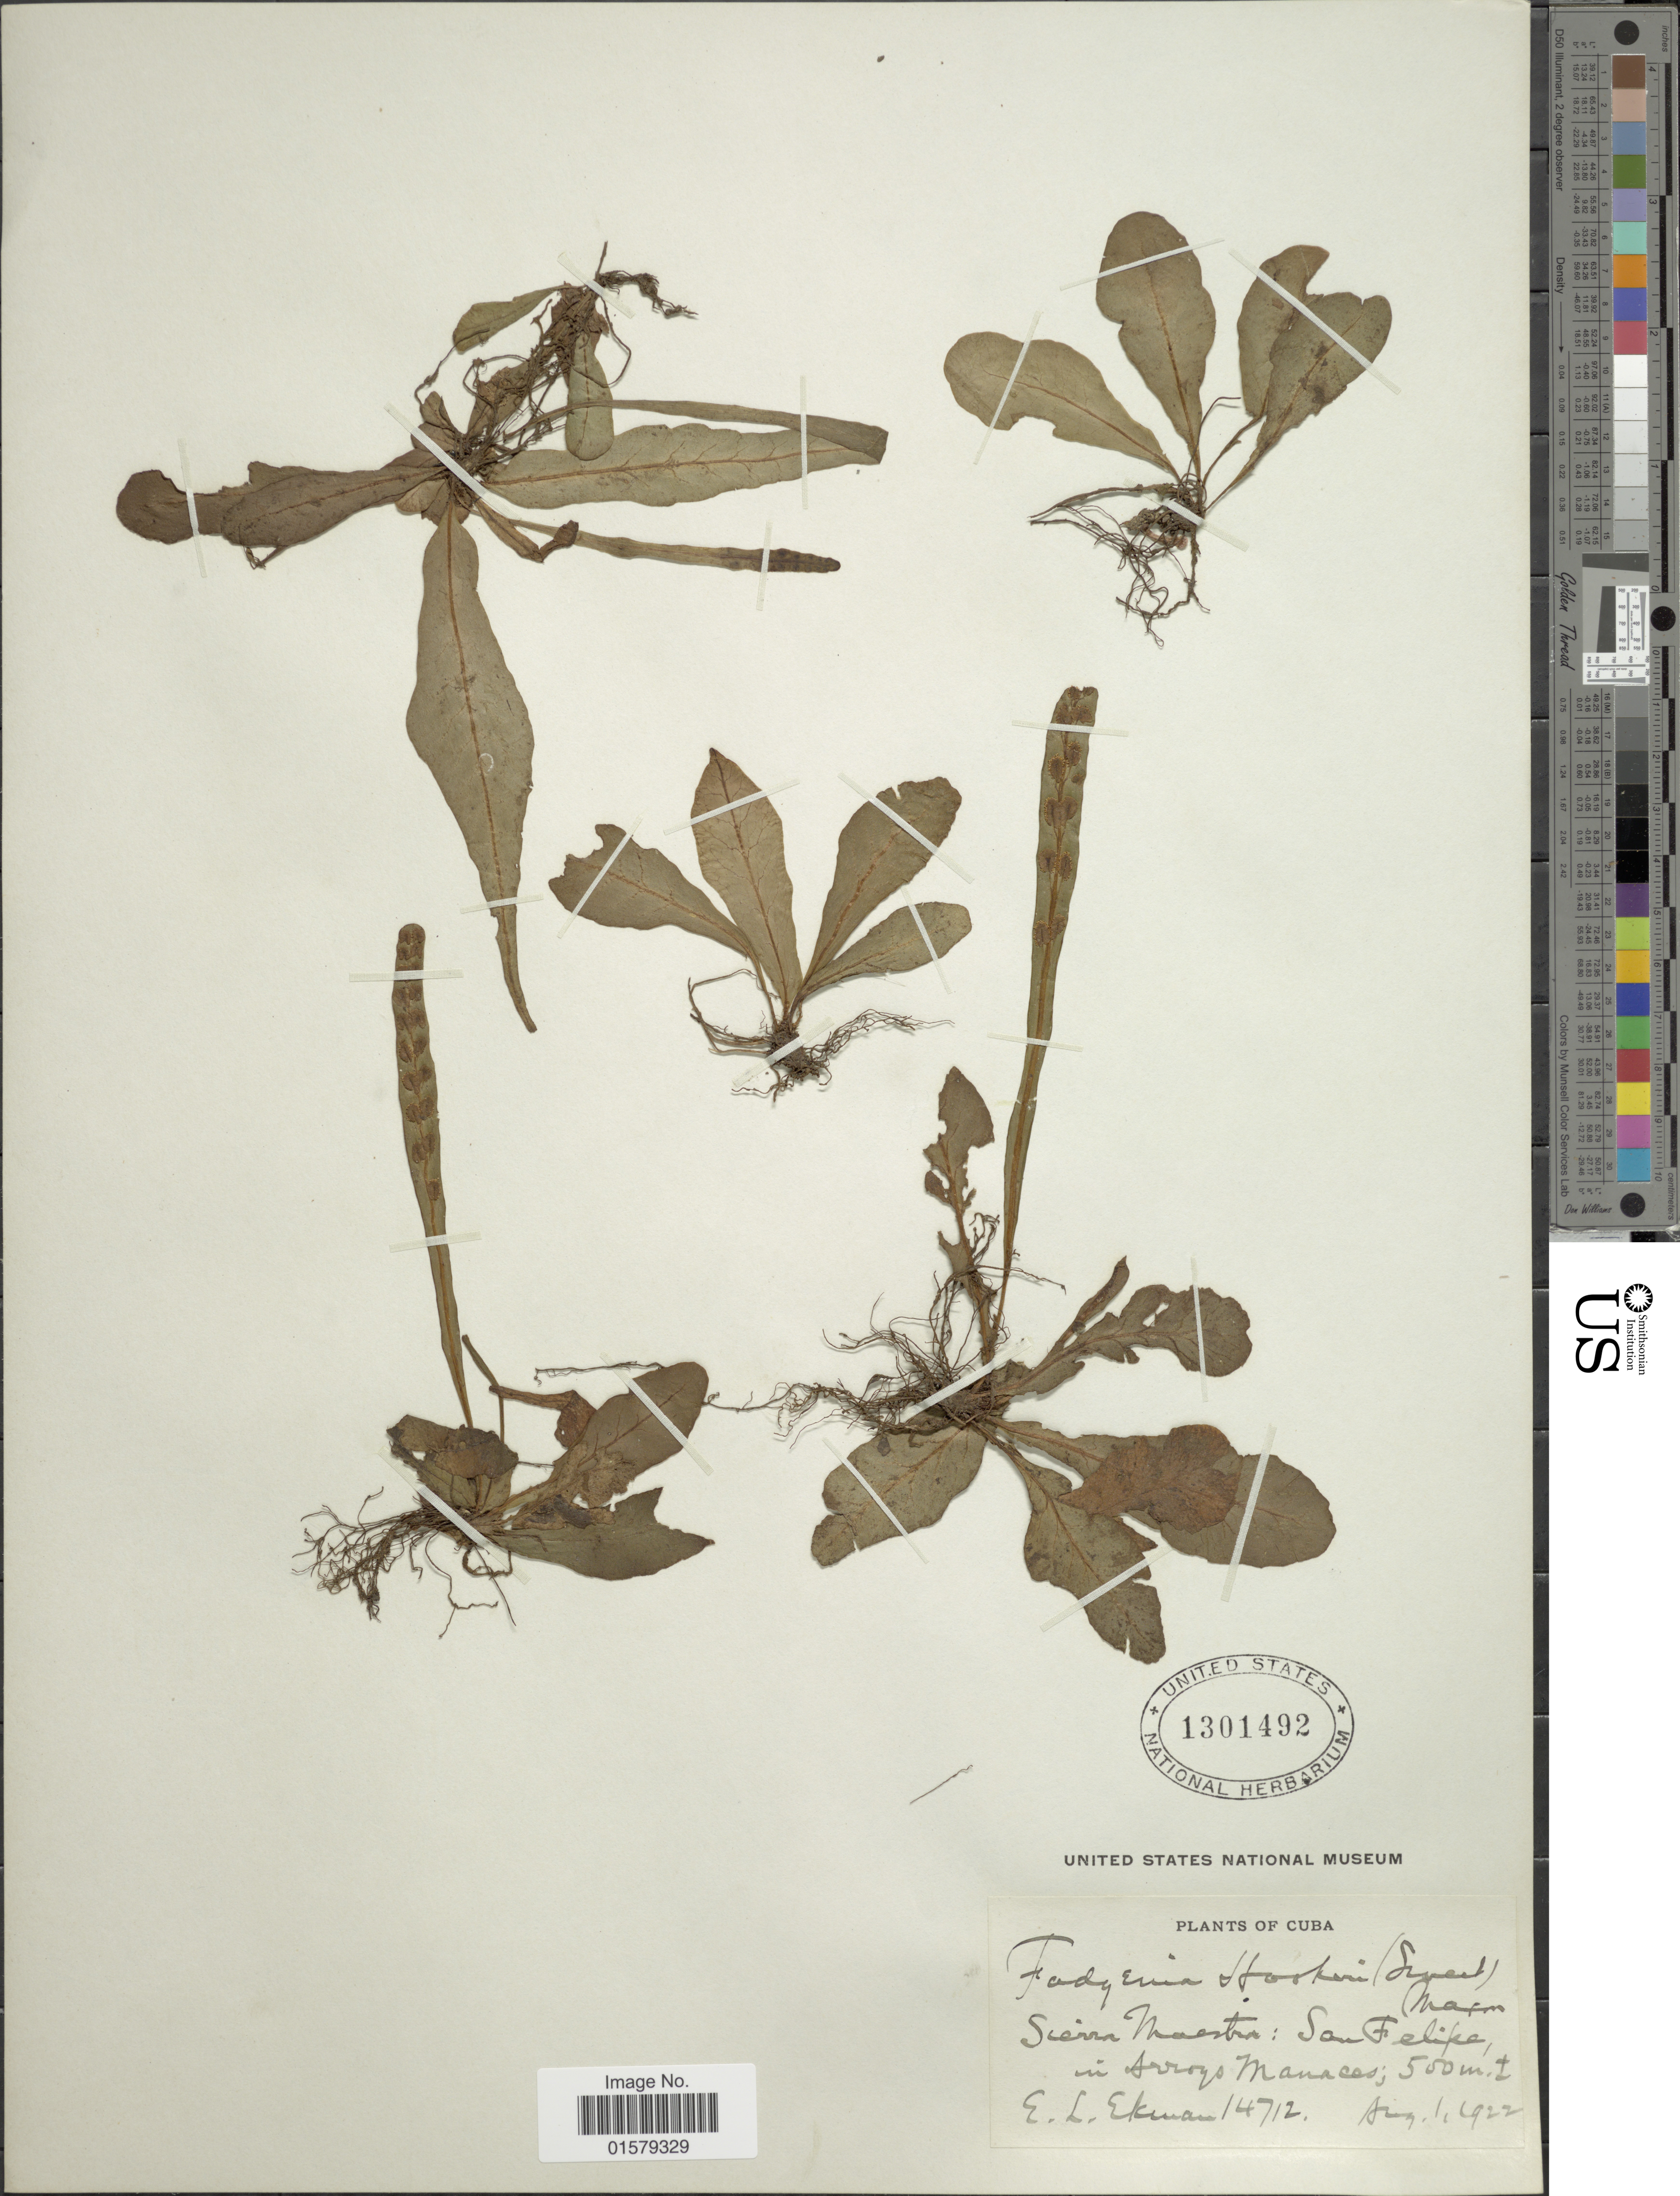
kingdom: Plantae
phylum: Tracheophyta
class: Polypodiopsida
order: Polypodiales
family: Tectariaceae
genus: Tectaria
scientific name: Tectaria hookeri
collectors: E. L. Ekman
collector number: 14712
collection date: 1922-08-01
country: Cuba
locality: Sierra Maestra: San Felipe, in Arroyo Manacas.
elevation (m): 500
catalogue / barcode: US 1301492